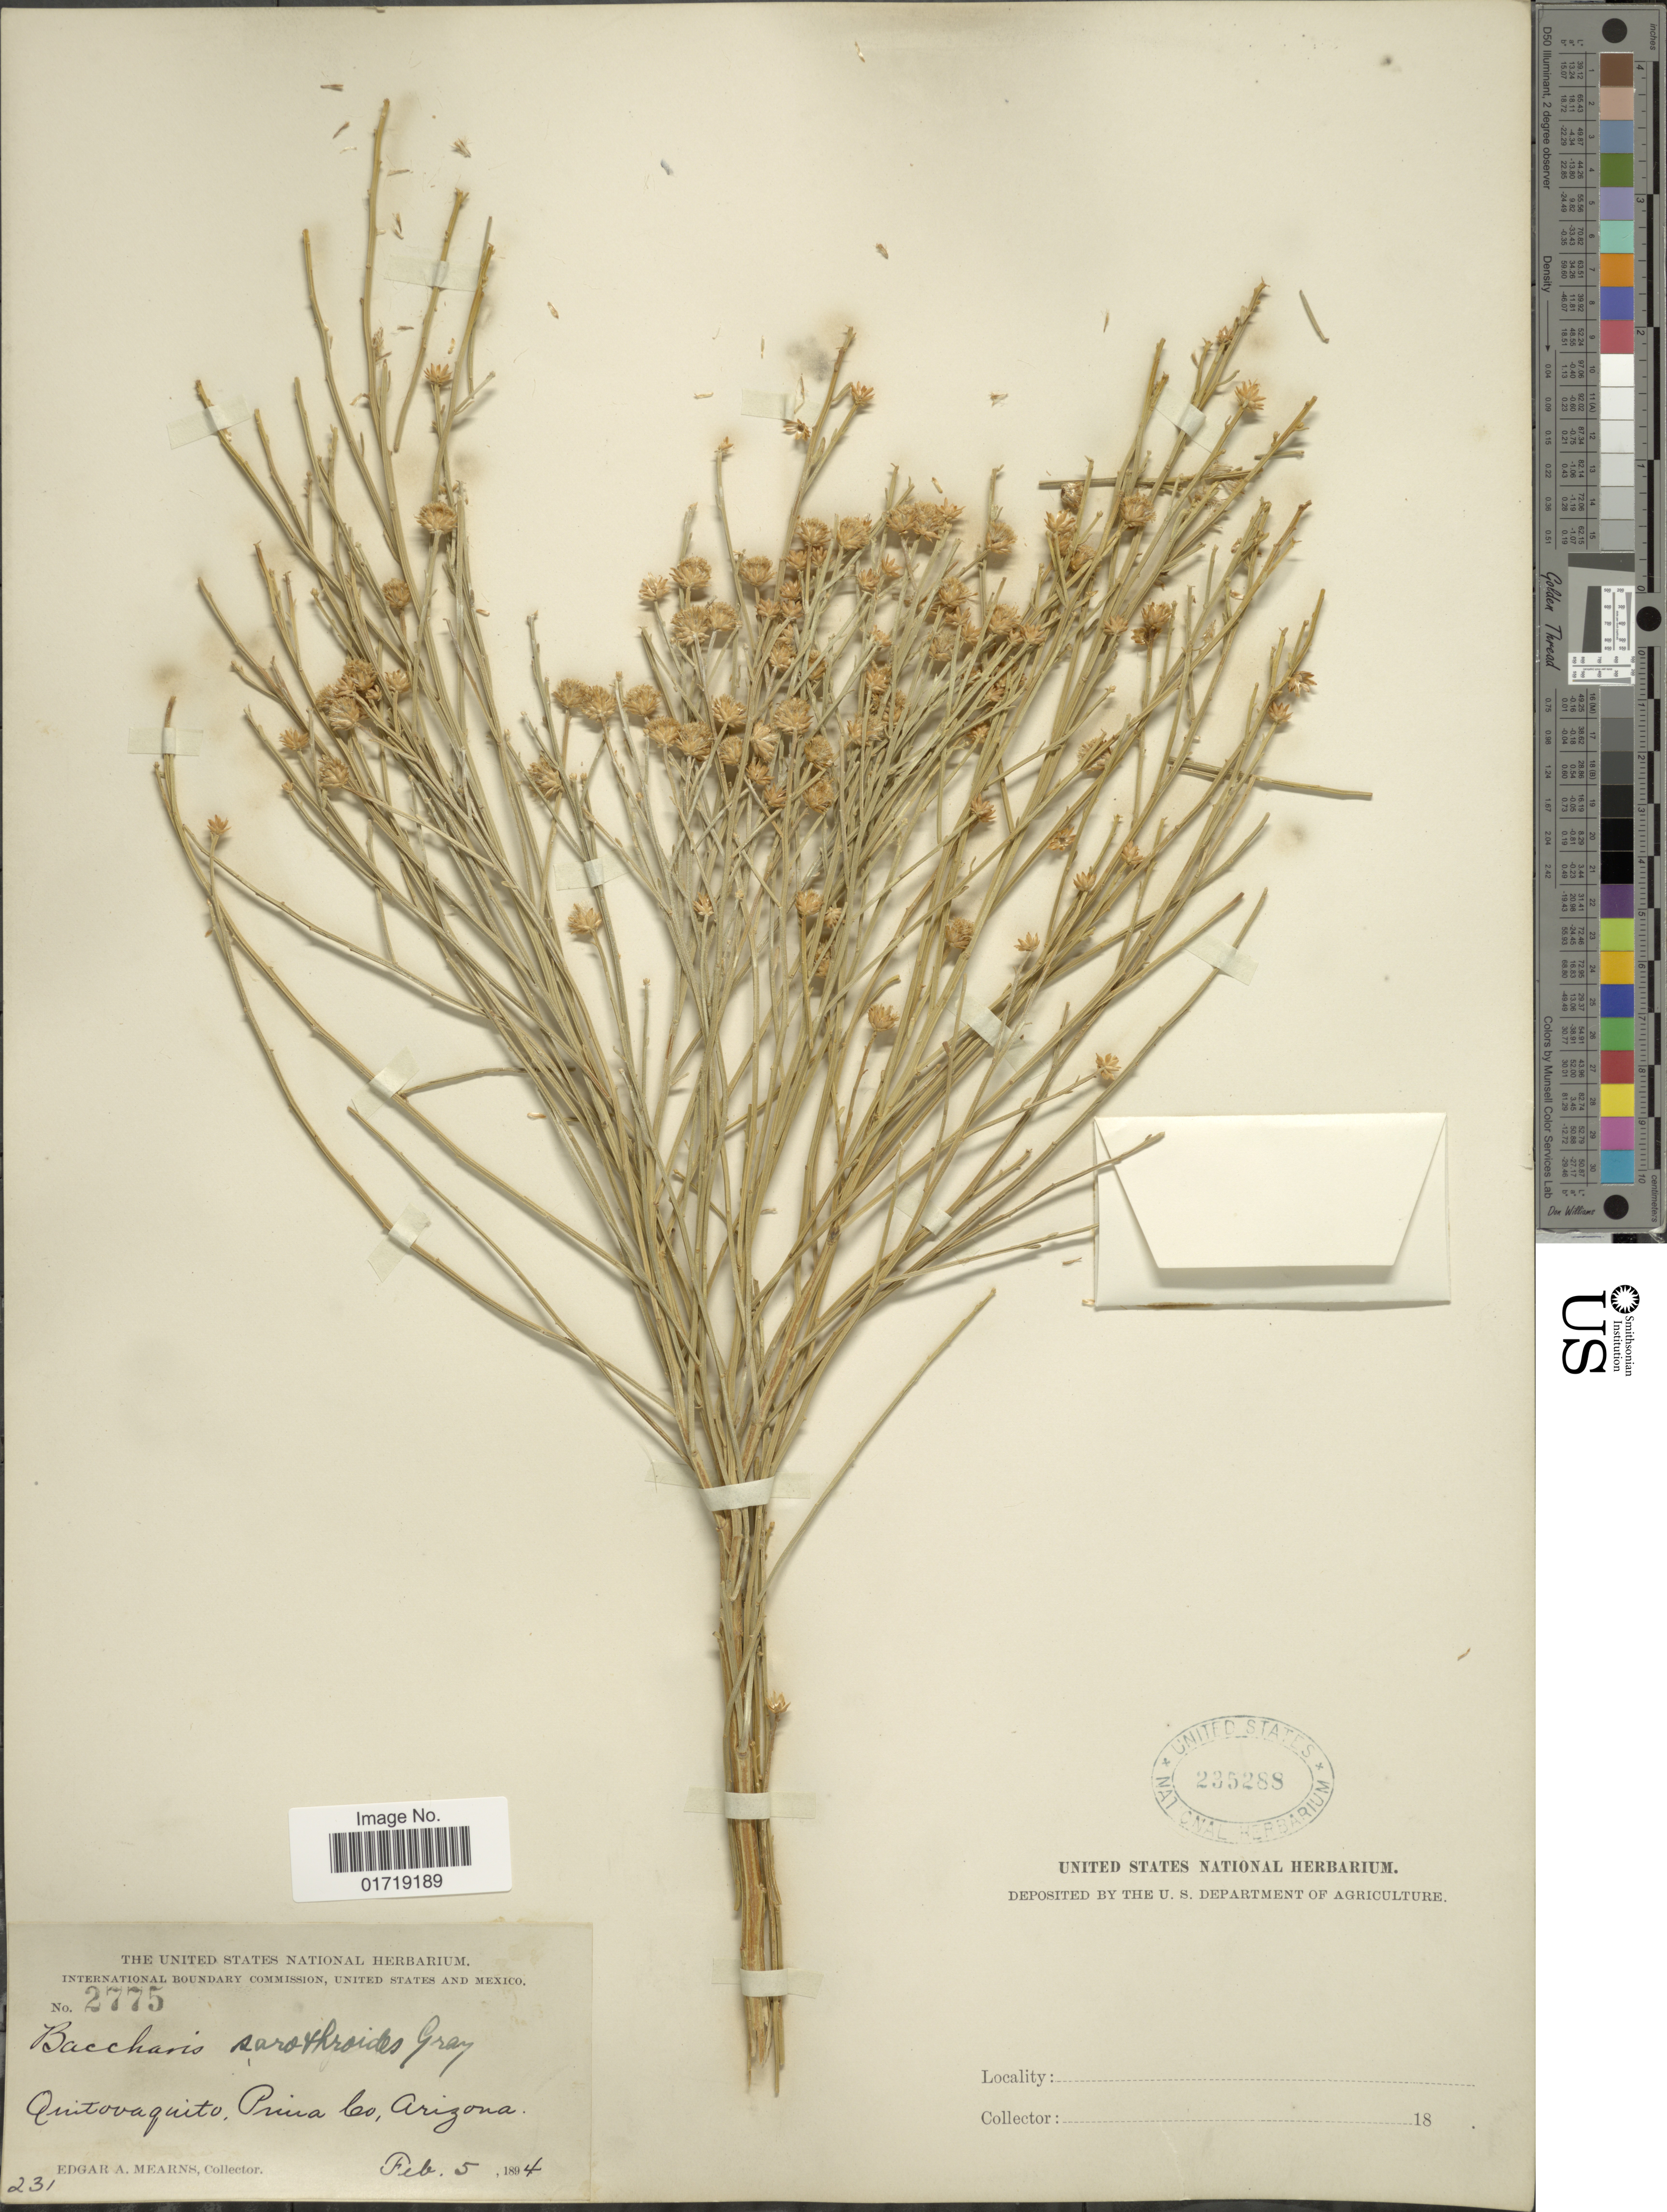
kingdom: Plantae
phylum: Tracheophyta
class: Magnoliopsida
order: Asterales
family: Asteraceae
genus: Baccharis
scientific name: Baccharis sarothroides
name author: A. Gray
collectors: E. A. Mearns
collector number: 231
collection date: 1894-02-05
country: United States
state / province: Arizona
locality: Quitovaquito, Pina Co.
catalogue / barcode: US 235288